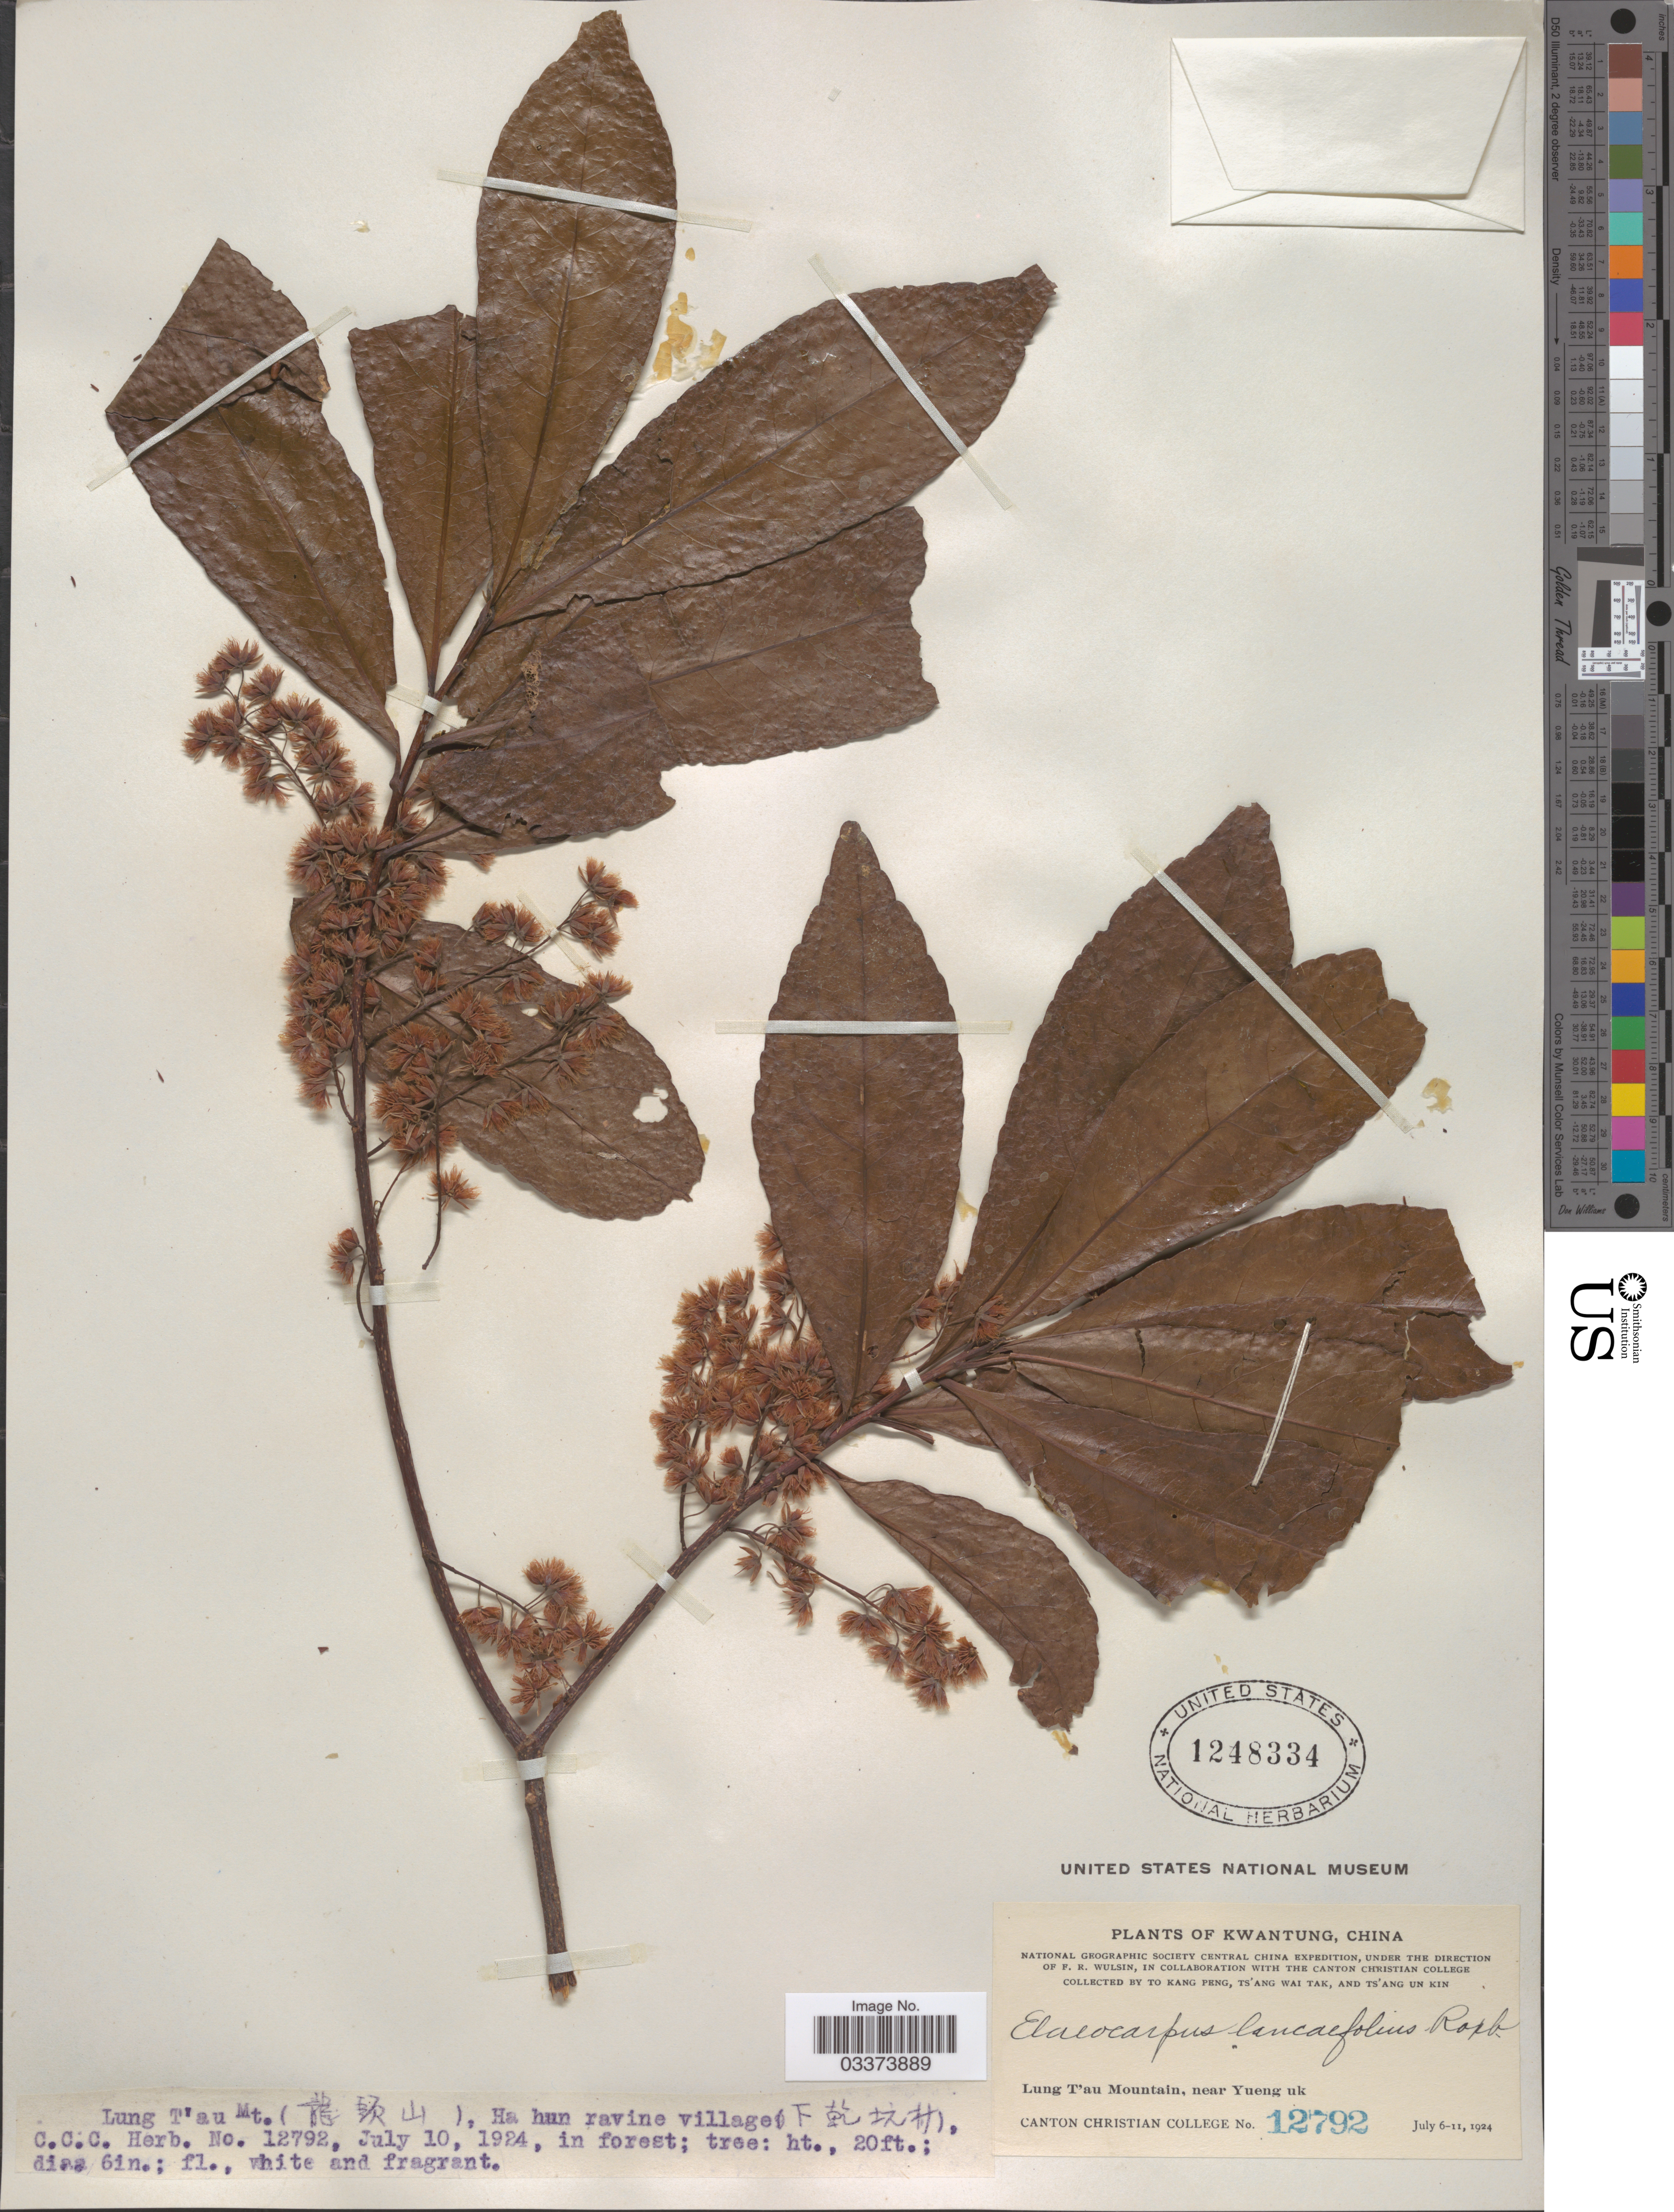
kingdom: Plantae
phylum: Tracheophyta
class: Magnoliopsida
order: Oxalidales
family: Elaeocarpaceae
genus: Elaeocarpus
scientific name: Elaeocarpus lanceifolius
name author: Roxb.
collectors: T. K. Peng, W. T. Tsang & Ts' Ang Un Kin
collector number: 12792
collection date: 1924-07-10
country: China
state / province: Guangdong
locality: Kwantung. Lung T'au Mountain, near Yueng uk. Ha hun ravine village (X).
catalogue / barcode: US 1248334